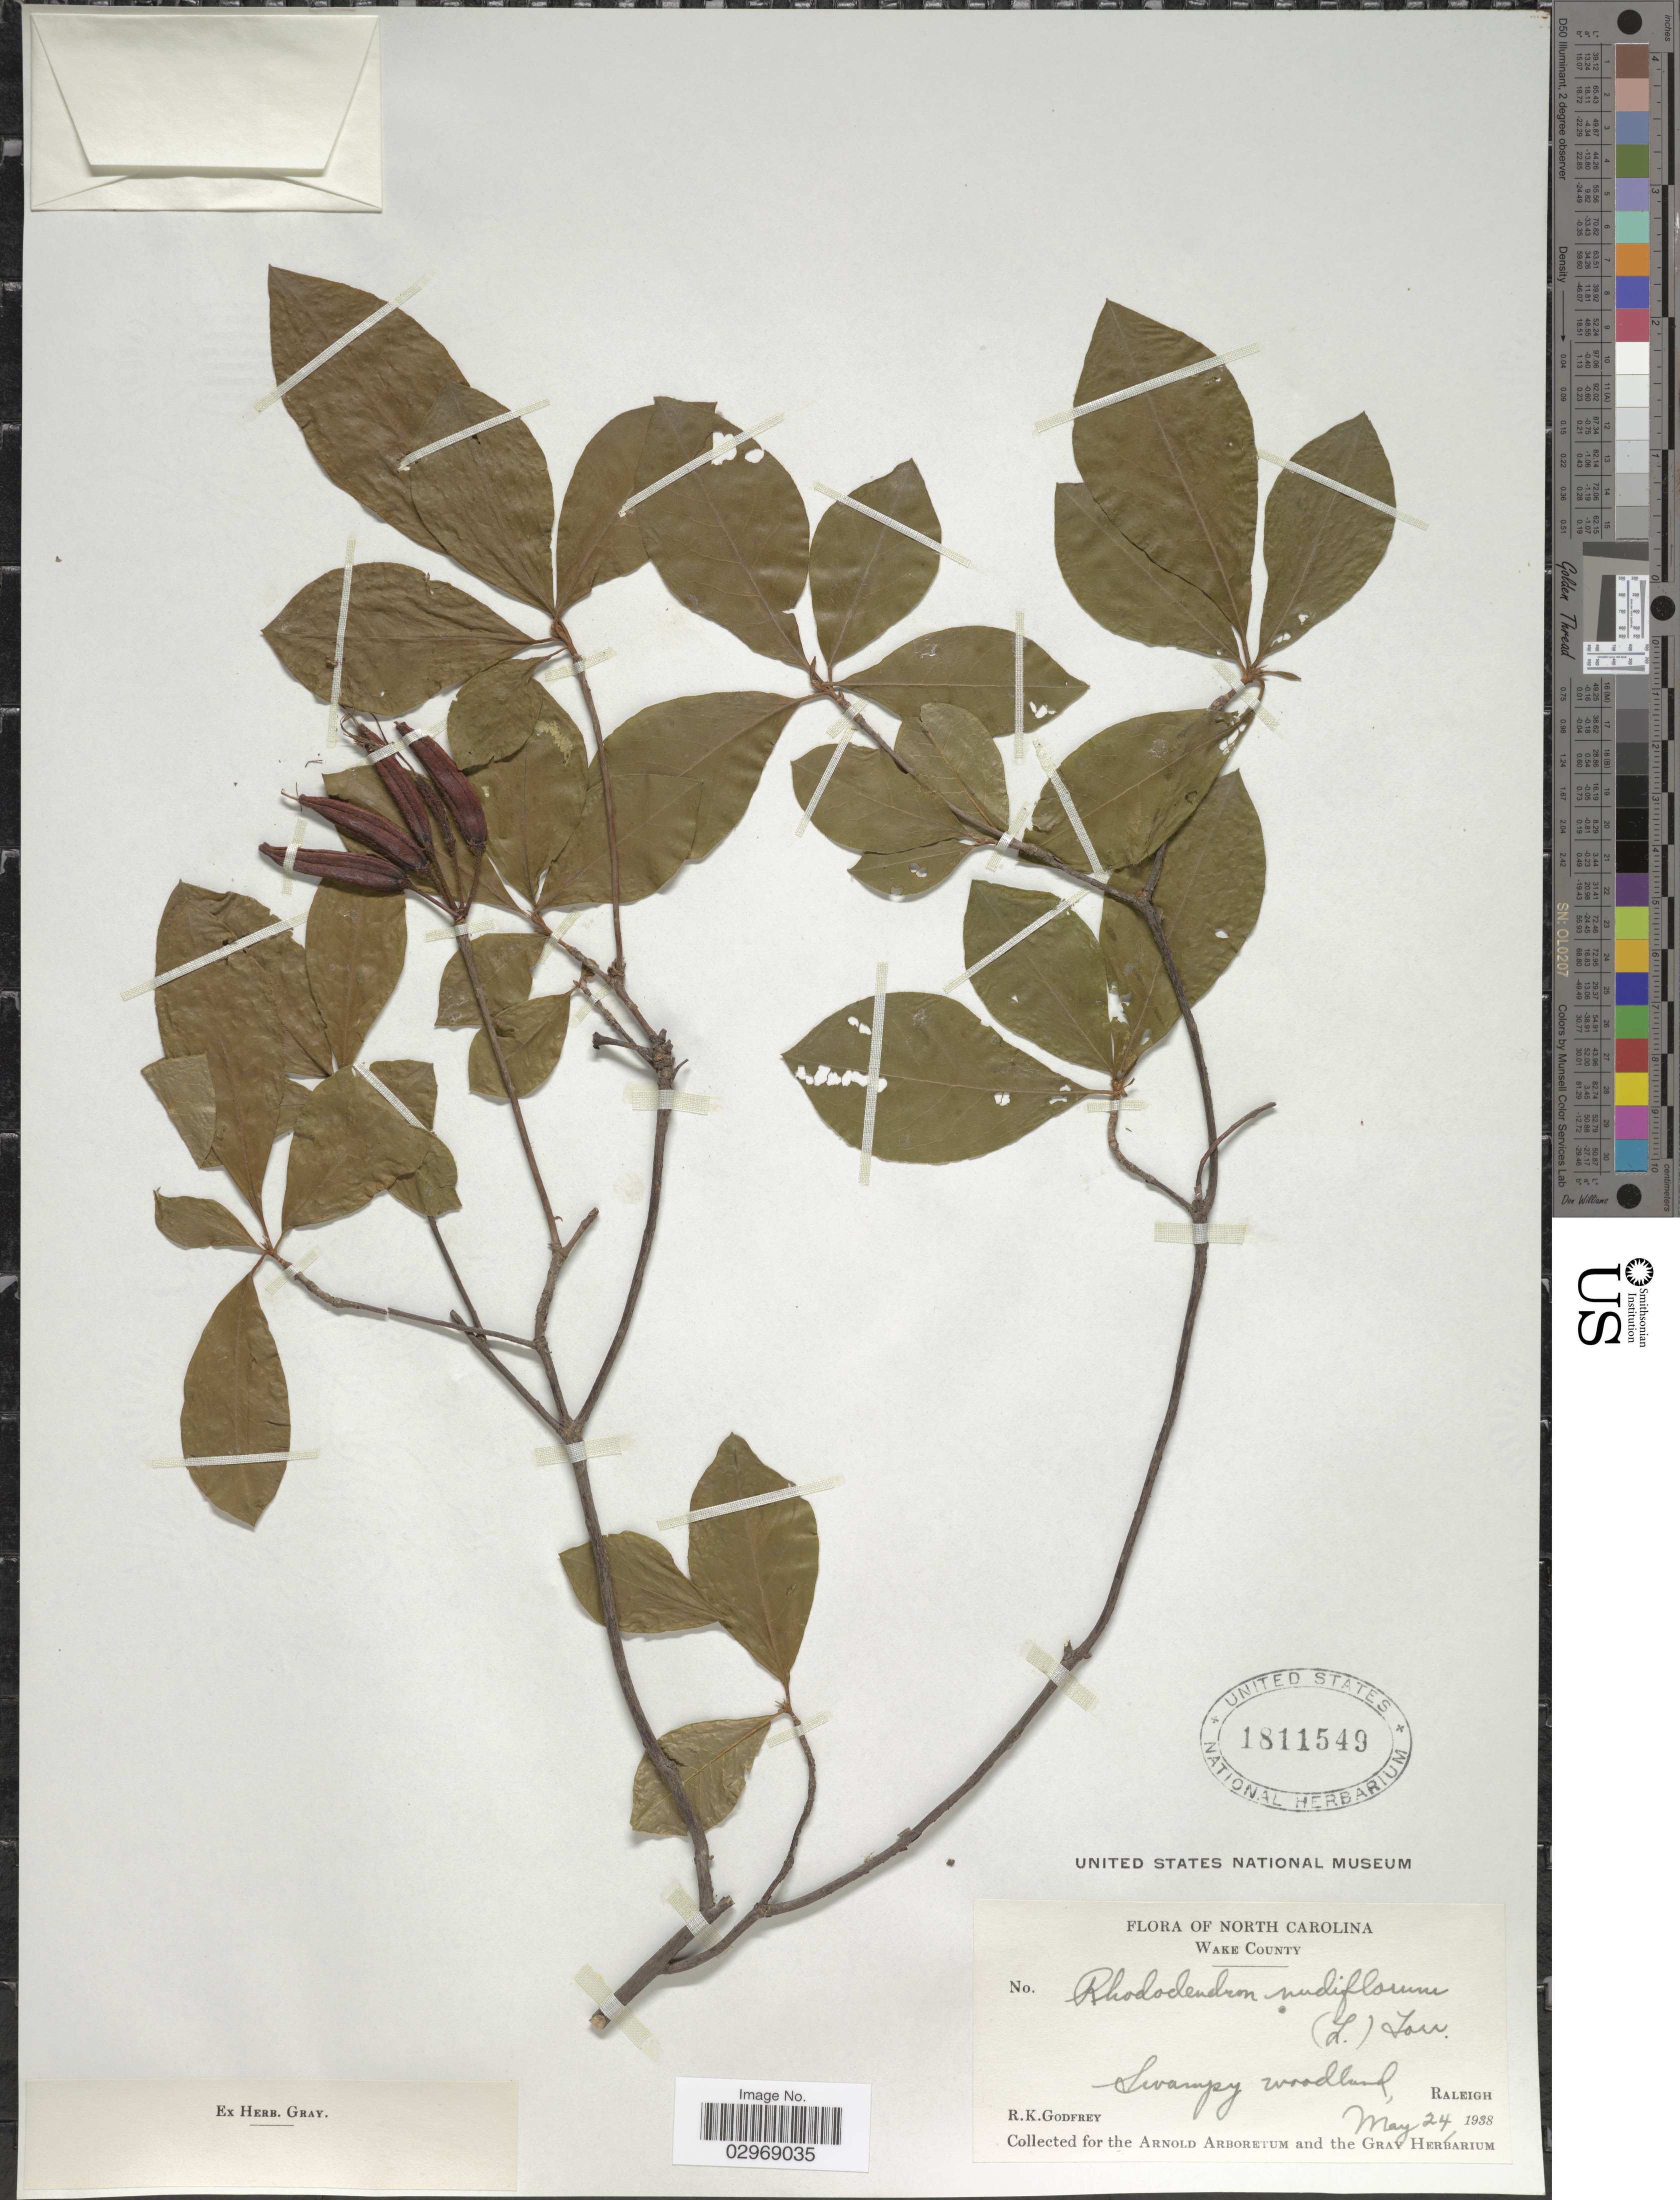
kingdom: Plantae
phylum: Tracheophyta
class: Magnoliopsida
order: Ericales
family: Ericaceae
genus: Rhododendron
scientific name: Rhododendron nudiflorum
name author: Torr.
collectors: R. K. Godfrey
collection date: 1938-05-24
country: United States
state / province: North Carolina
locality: Wake County. Swampy woodland, Raleigh.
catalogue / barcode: US 1811549